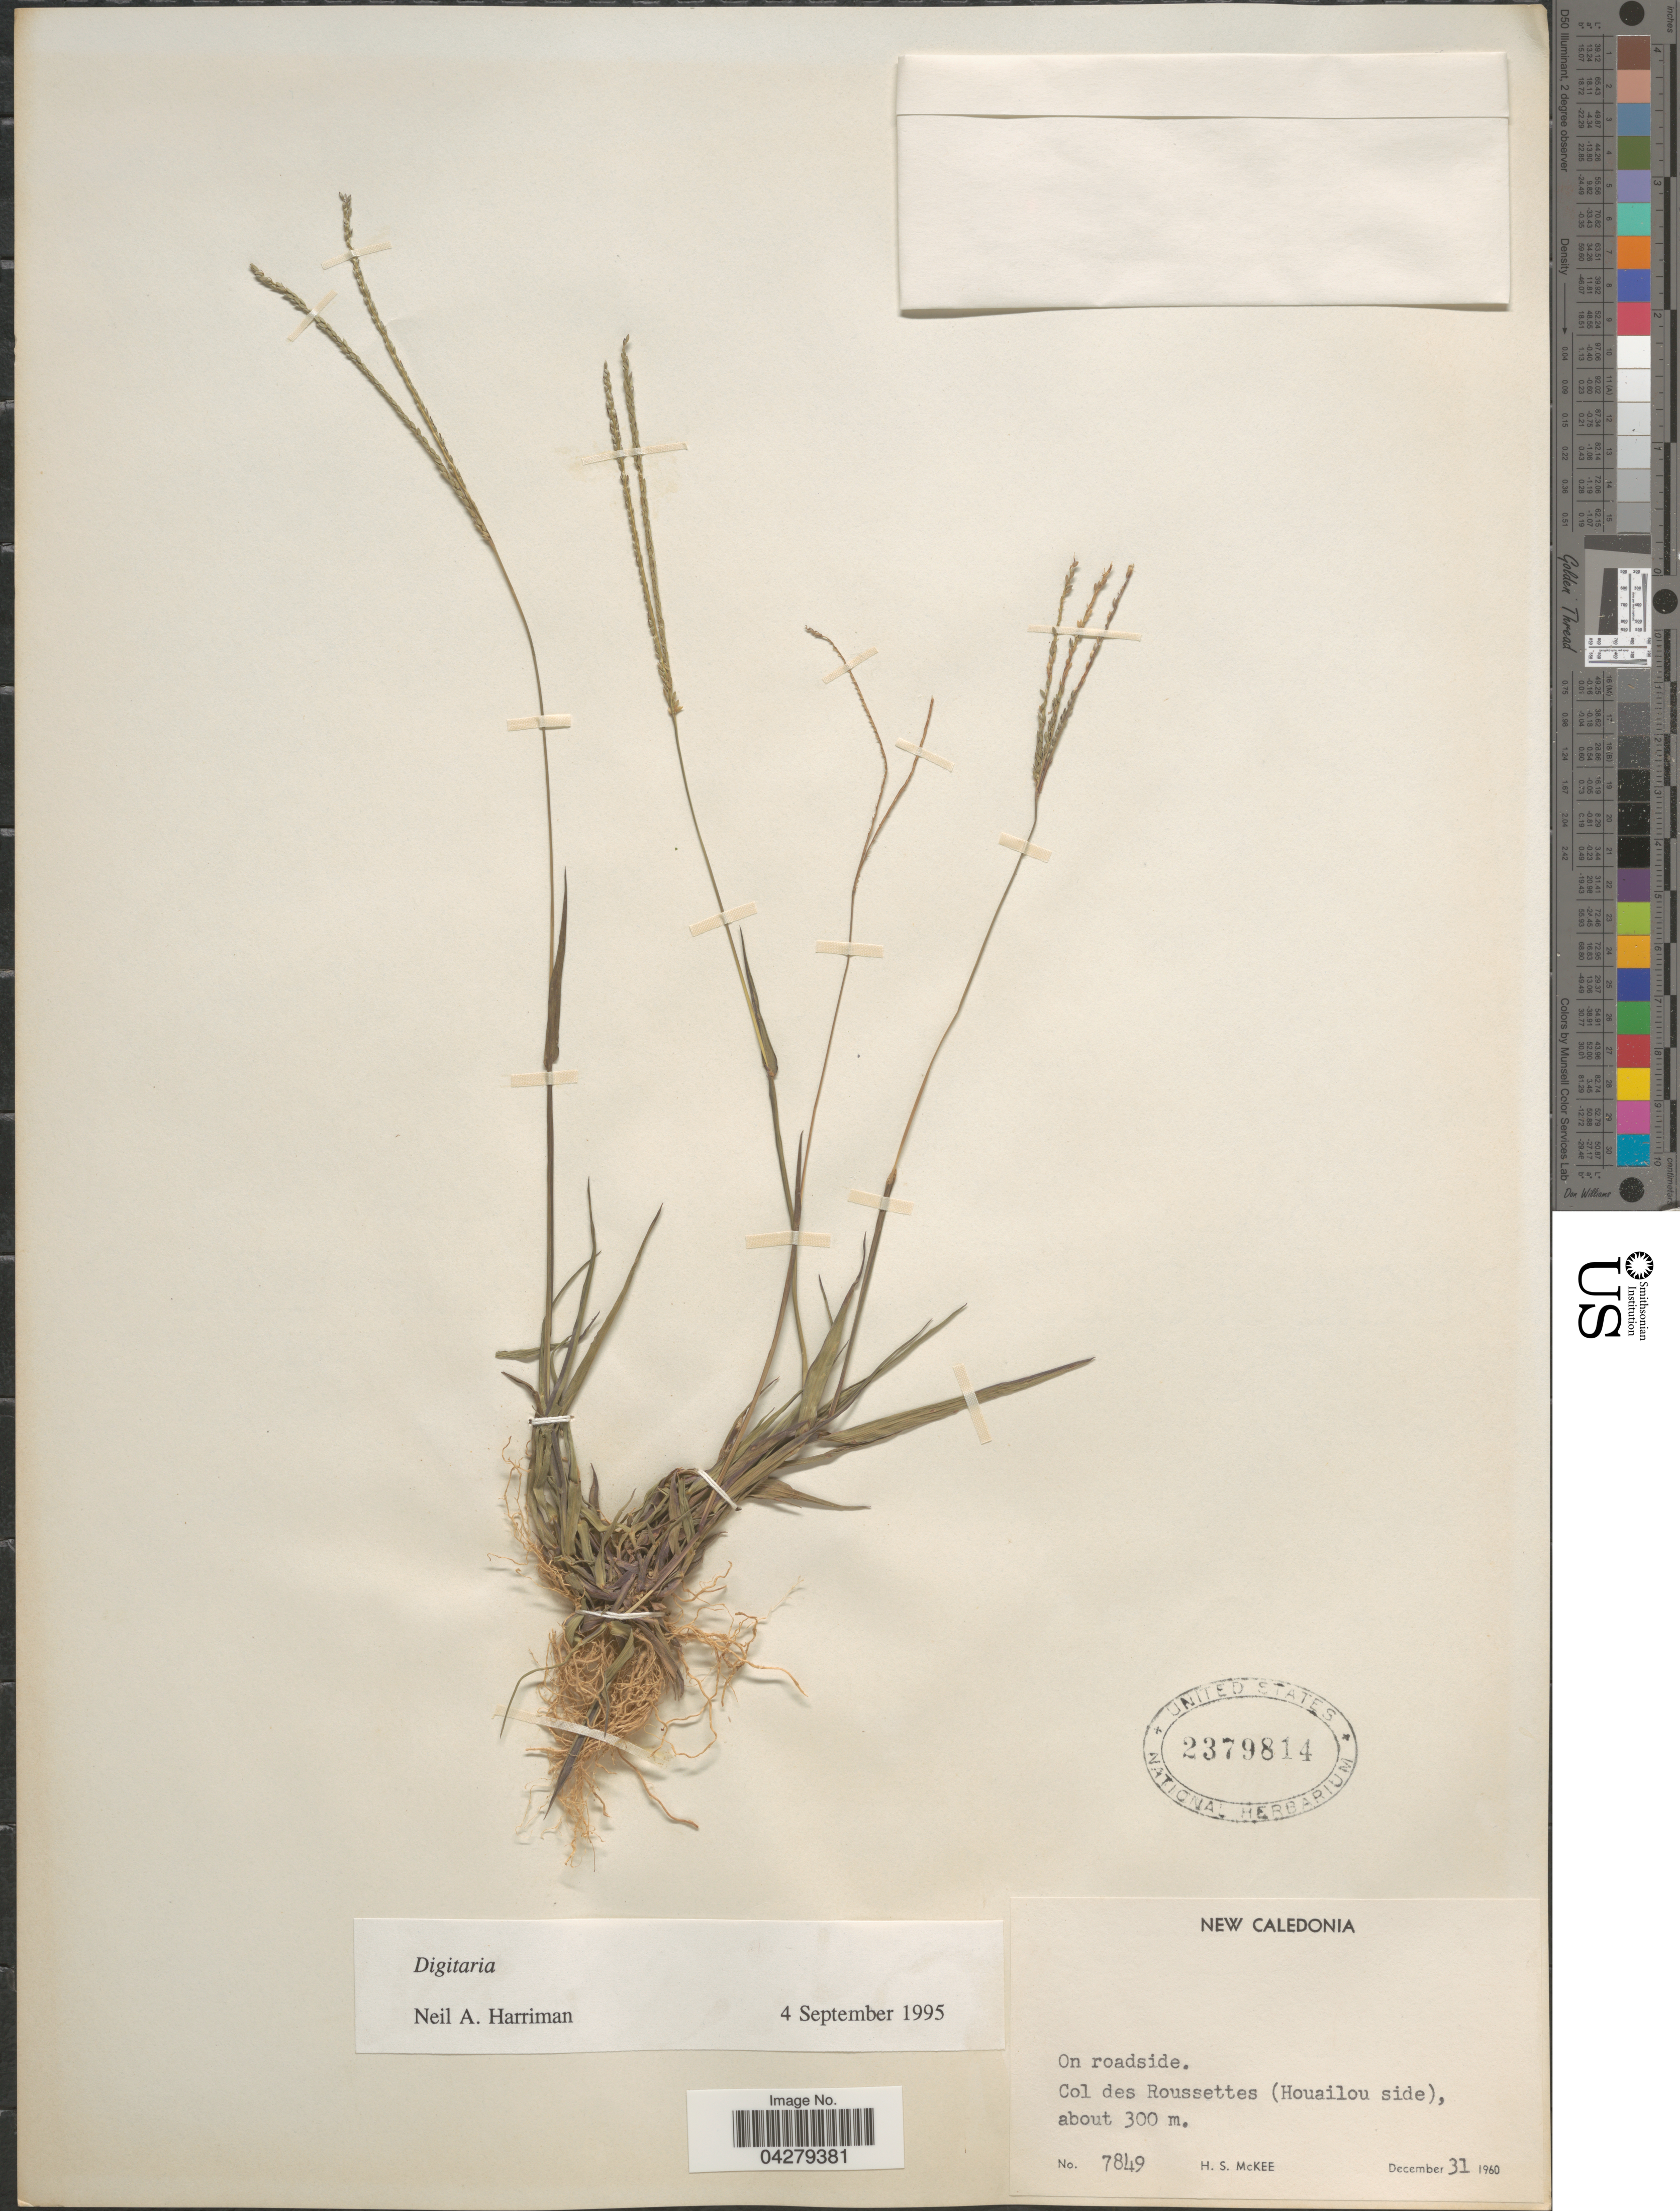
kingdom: Plantae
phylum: Tracheophyta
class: Liliopsida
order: Poales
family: Poaceae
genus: Digitaria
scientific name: Digitaria sp.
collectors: H. S. McKee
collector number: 7849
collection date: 1960-12-31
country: New Caledonia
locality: Col des Roussettes (Houailou side).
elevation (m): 300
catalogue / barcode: US 2379814